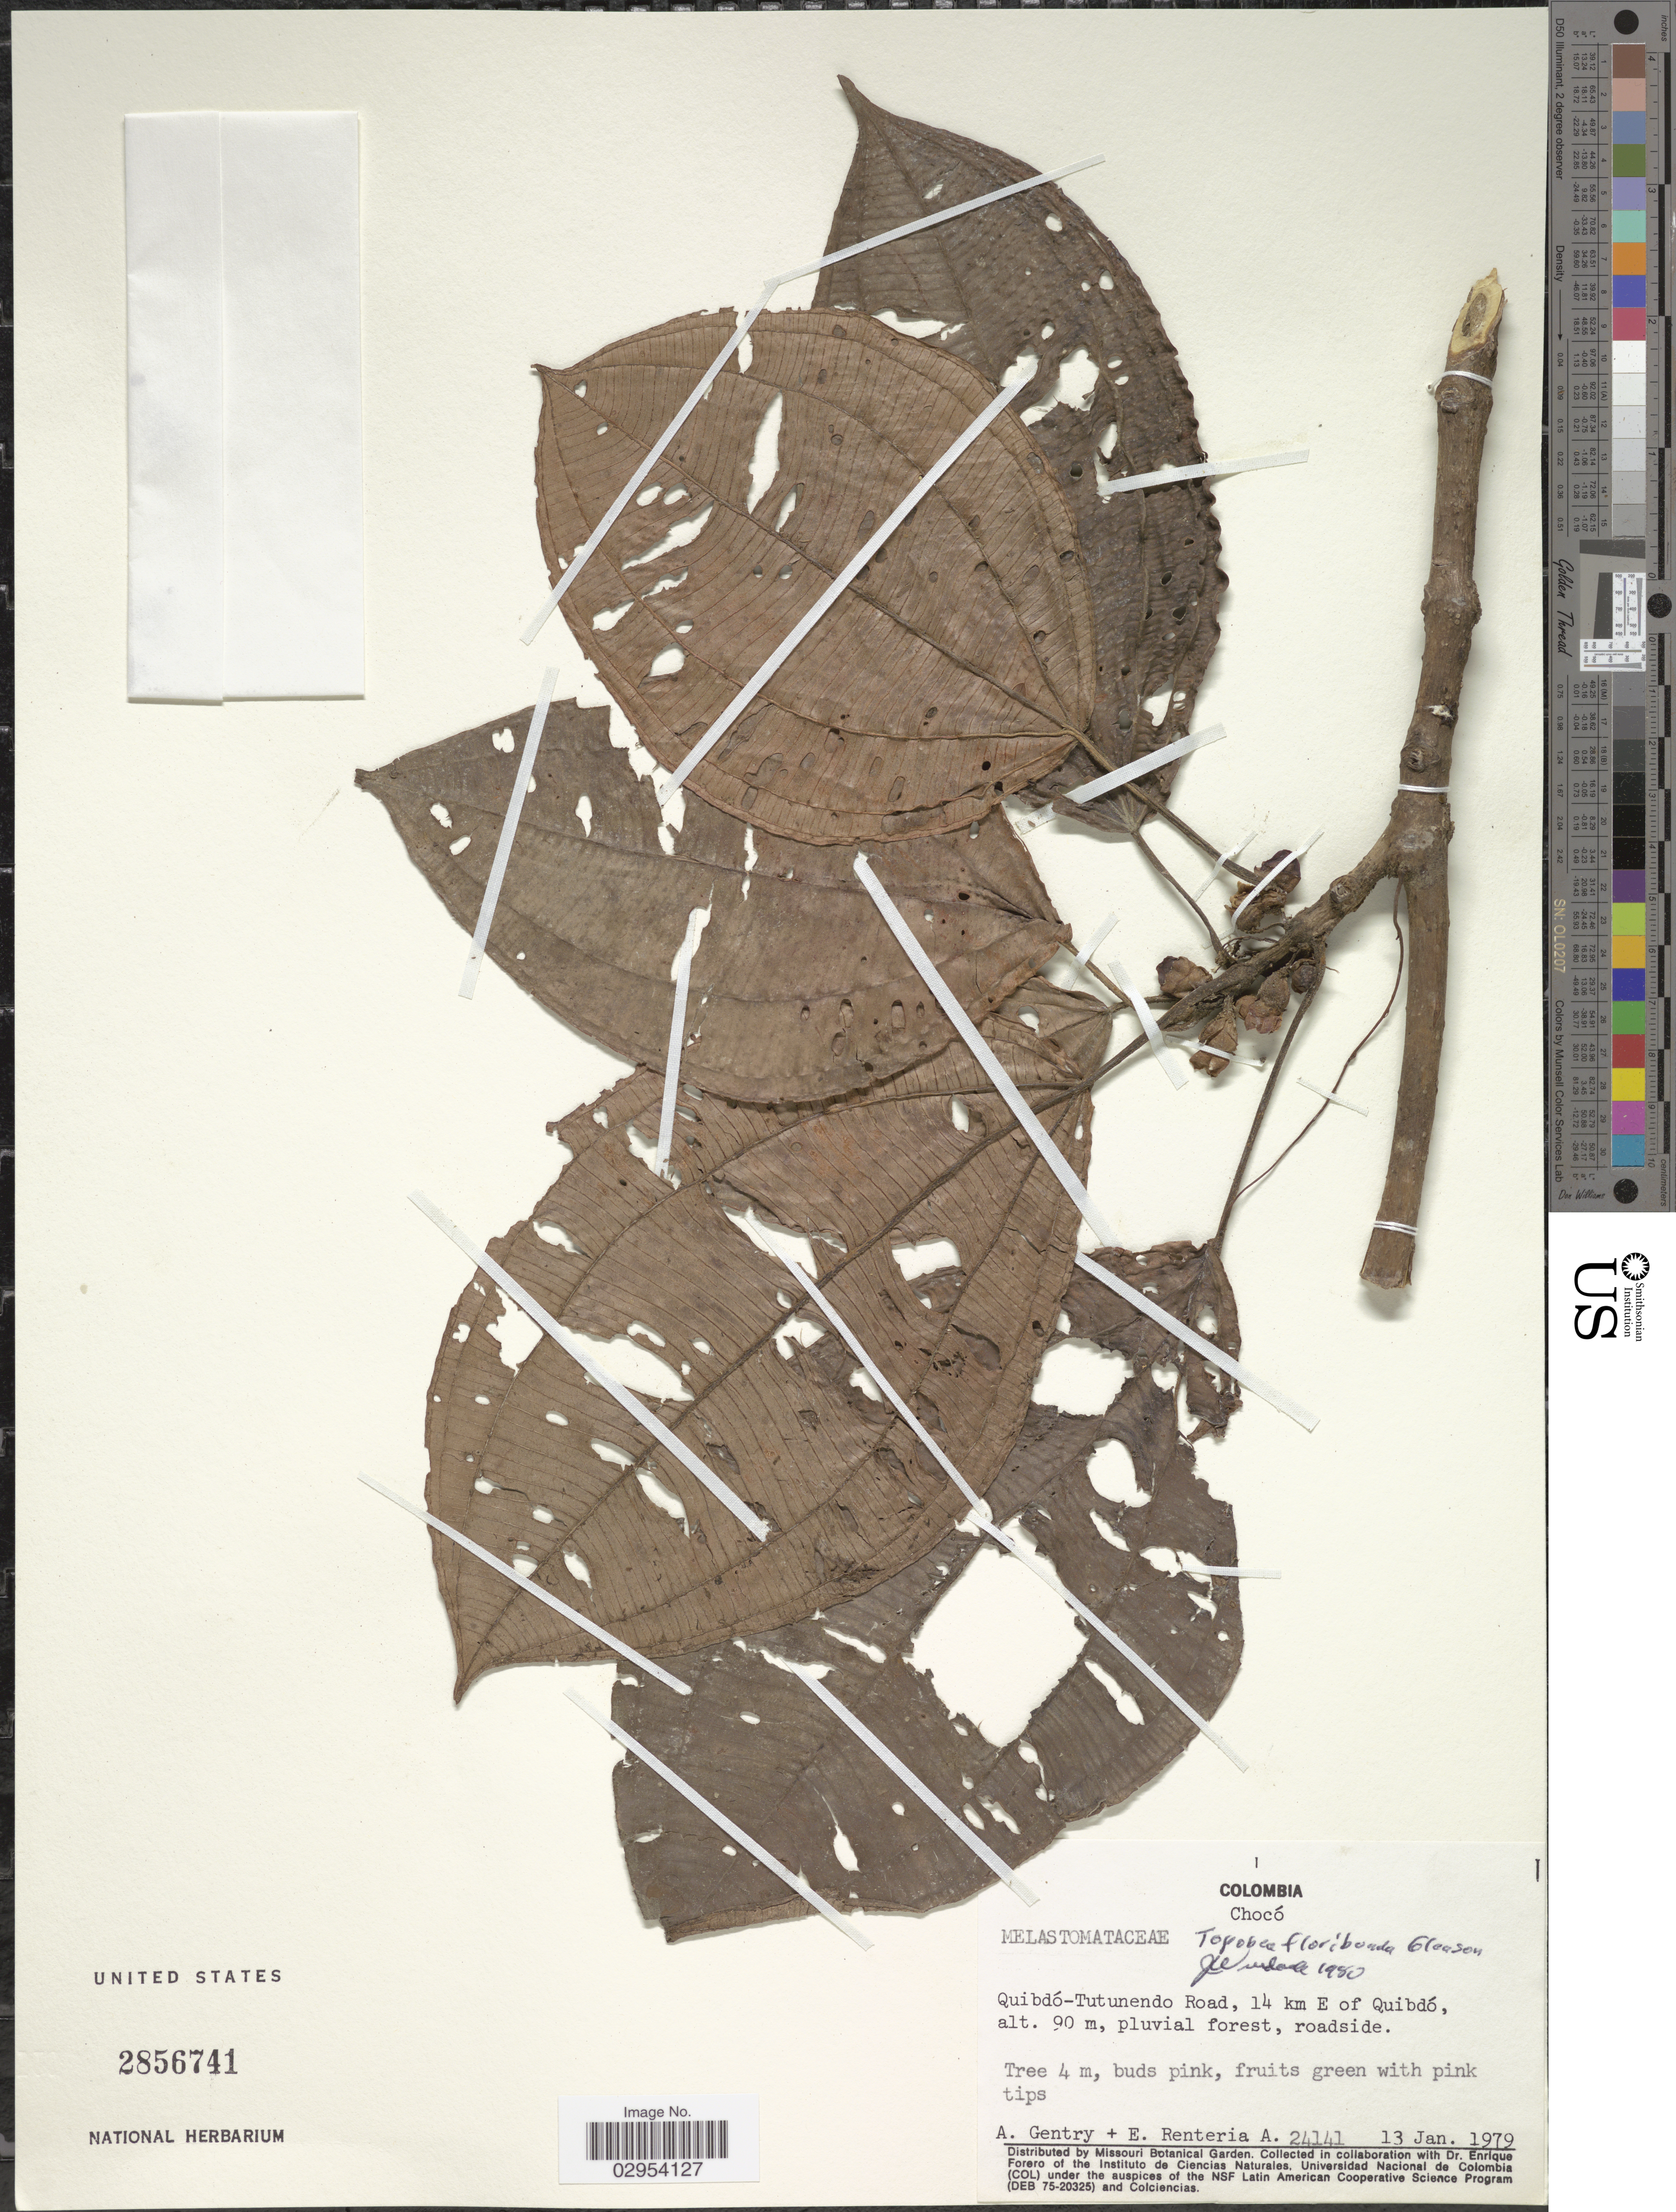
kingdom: Plantae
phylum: Tracheophyta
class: Magnoliopsida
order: Myrtales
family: Melastomataceae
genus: Topobea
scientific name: Topobea floribunda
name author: Gleason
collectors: A. H. Gentry & E. Renteria A.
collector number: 24141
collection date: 1979-01-13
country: Colombia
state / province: Chocó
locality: Quibdó-Tutunendo Road, 14 km E of Quibdó.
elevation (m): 90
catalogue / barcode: US 2856741